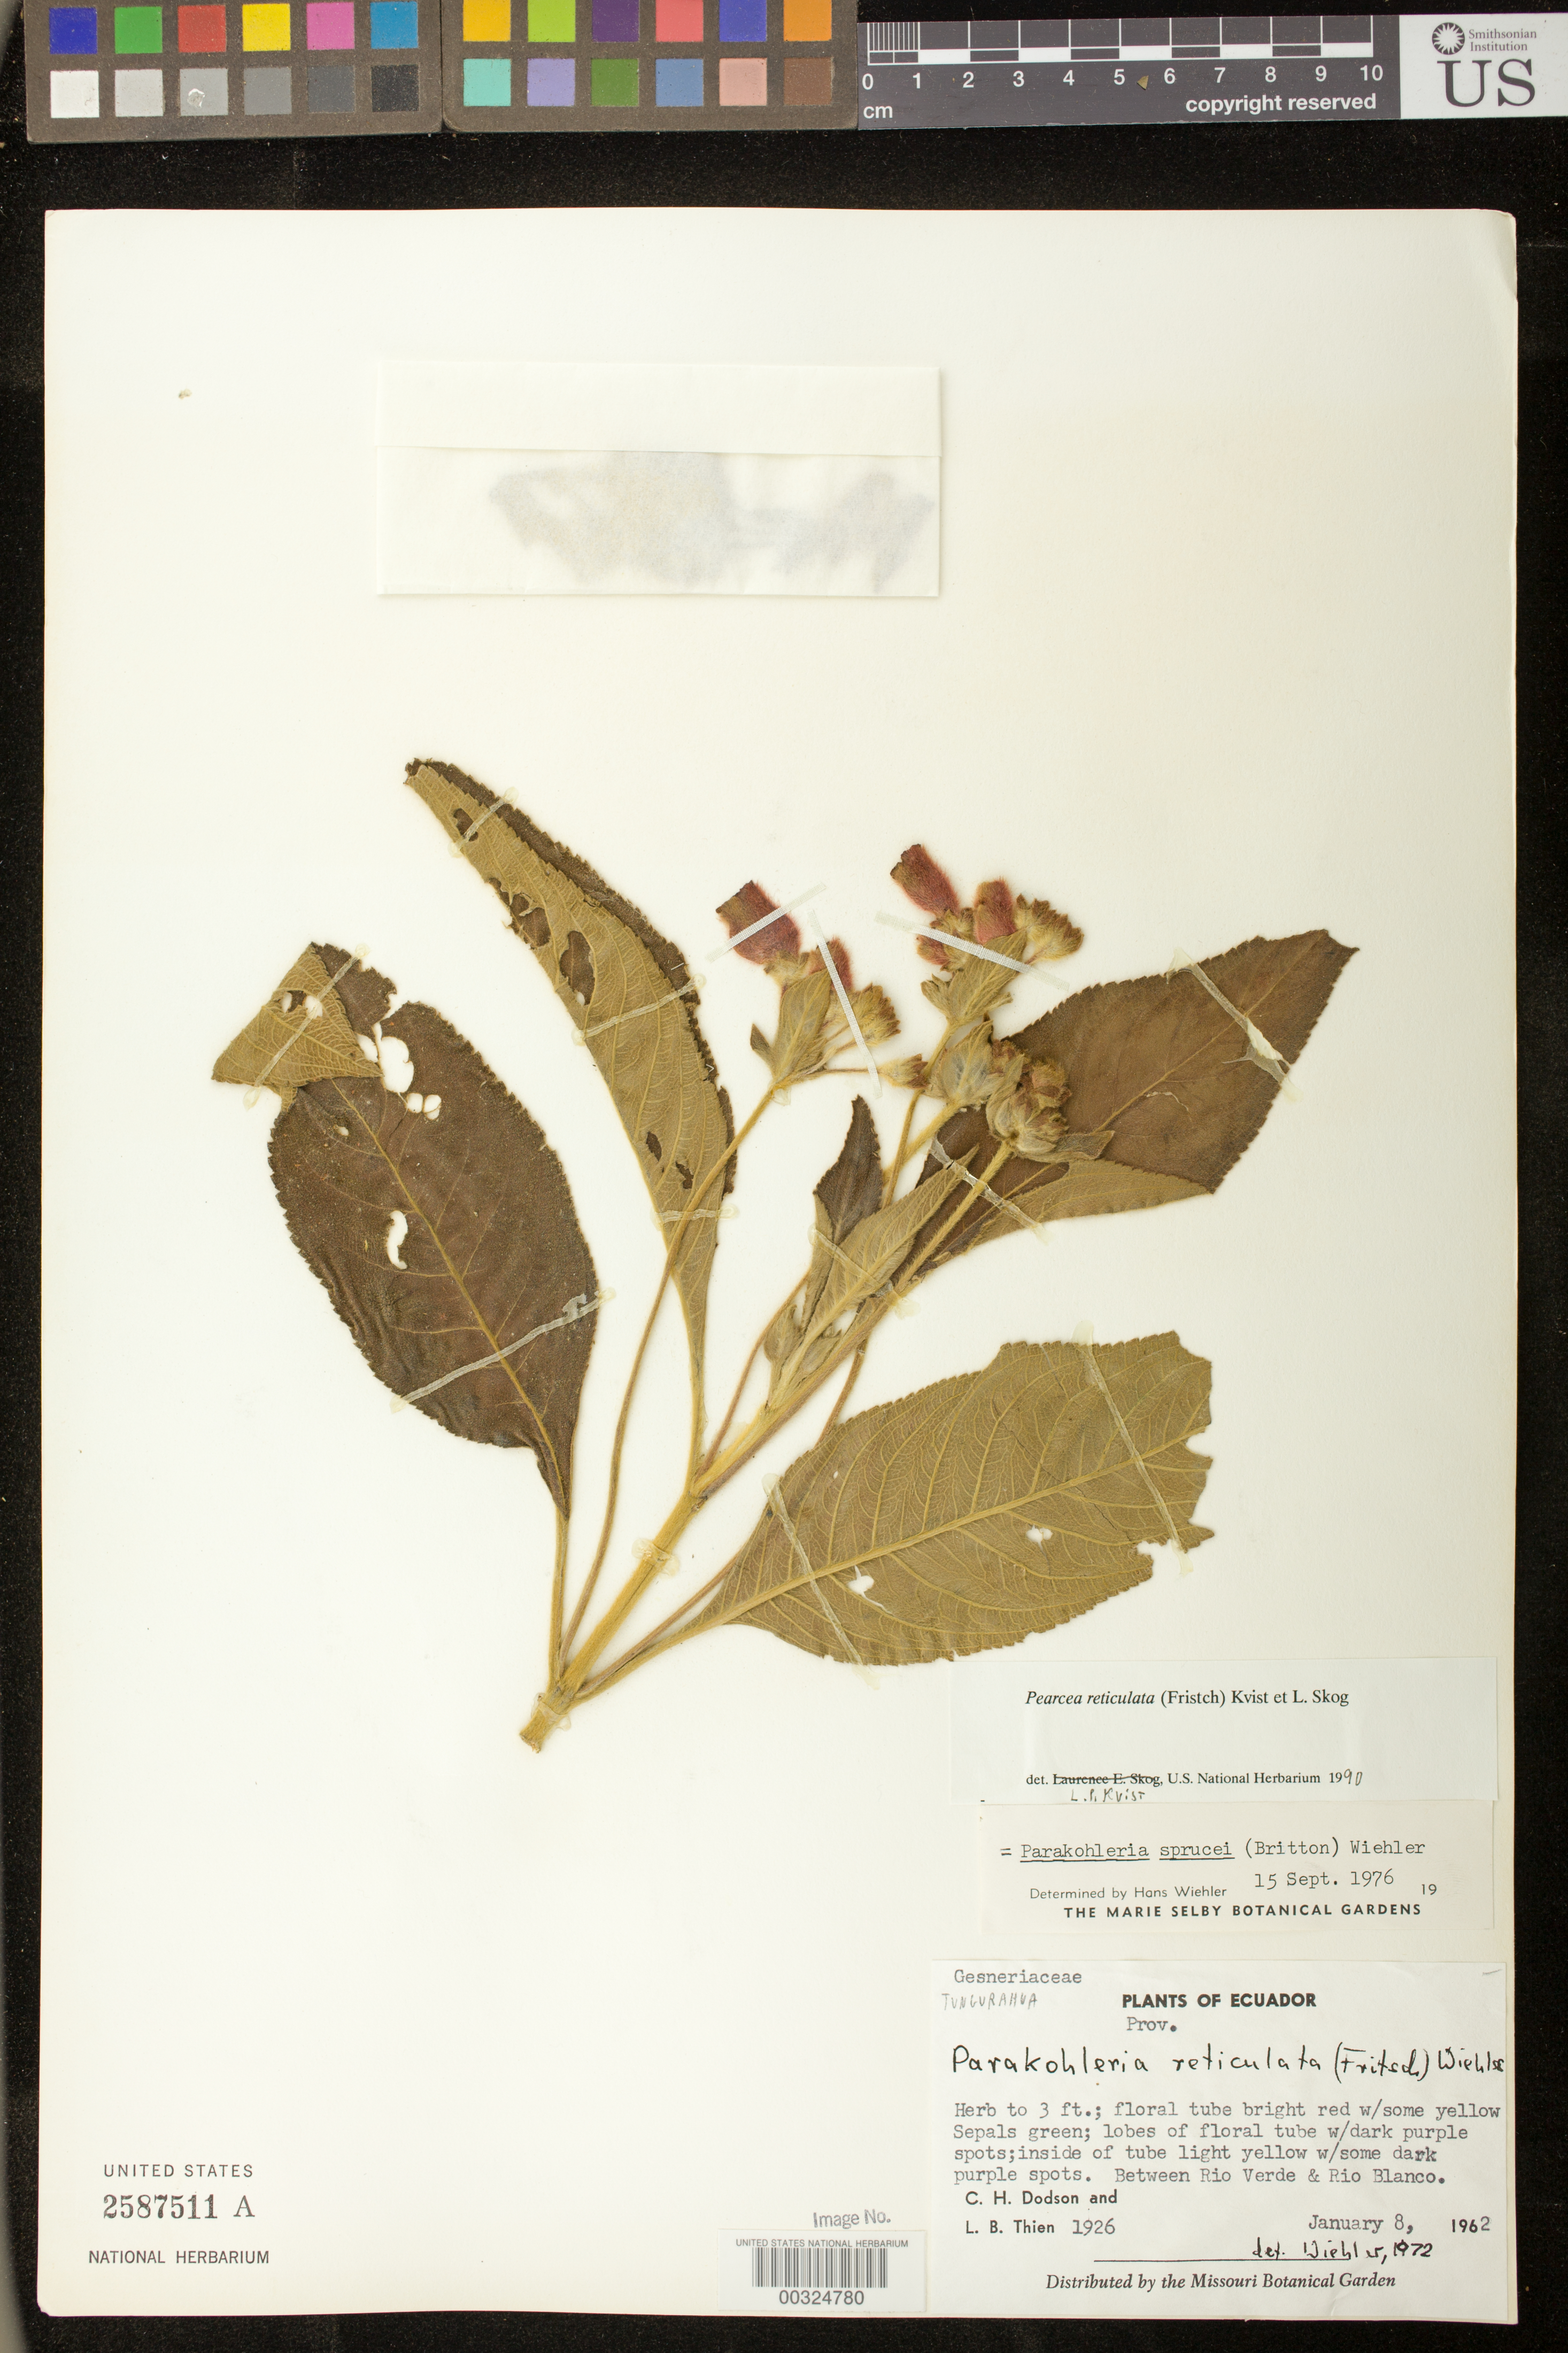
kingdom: Plantae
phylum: Tracheophyta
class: Magnoliopsida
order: Lamiales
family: Gesneriaceae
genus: Pearcea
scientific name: Pearcea reticulata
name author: (Fritsch) L.P. Kvist & L.E. Skog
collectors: C. H. Dodson & L. Thien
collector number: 1926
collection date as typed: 08 Jan 1962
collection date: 1962-01-08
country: Ecuador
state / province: Tungurahua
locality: Between Rio Verde and Rio Blanco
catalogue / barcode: US 2587511A